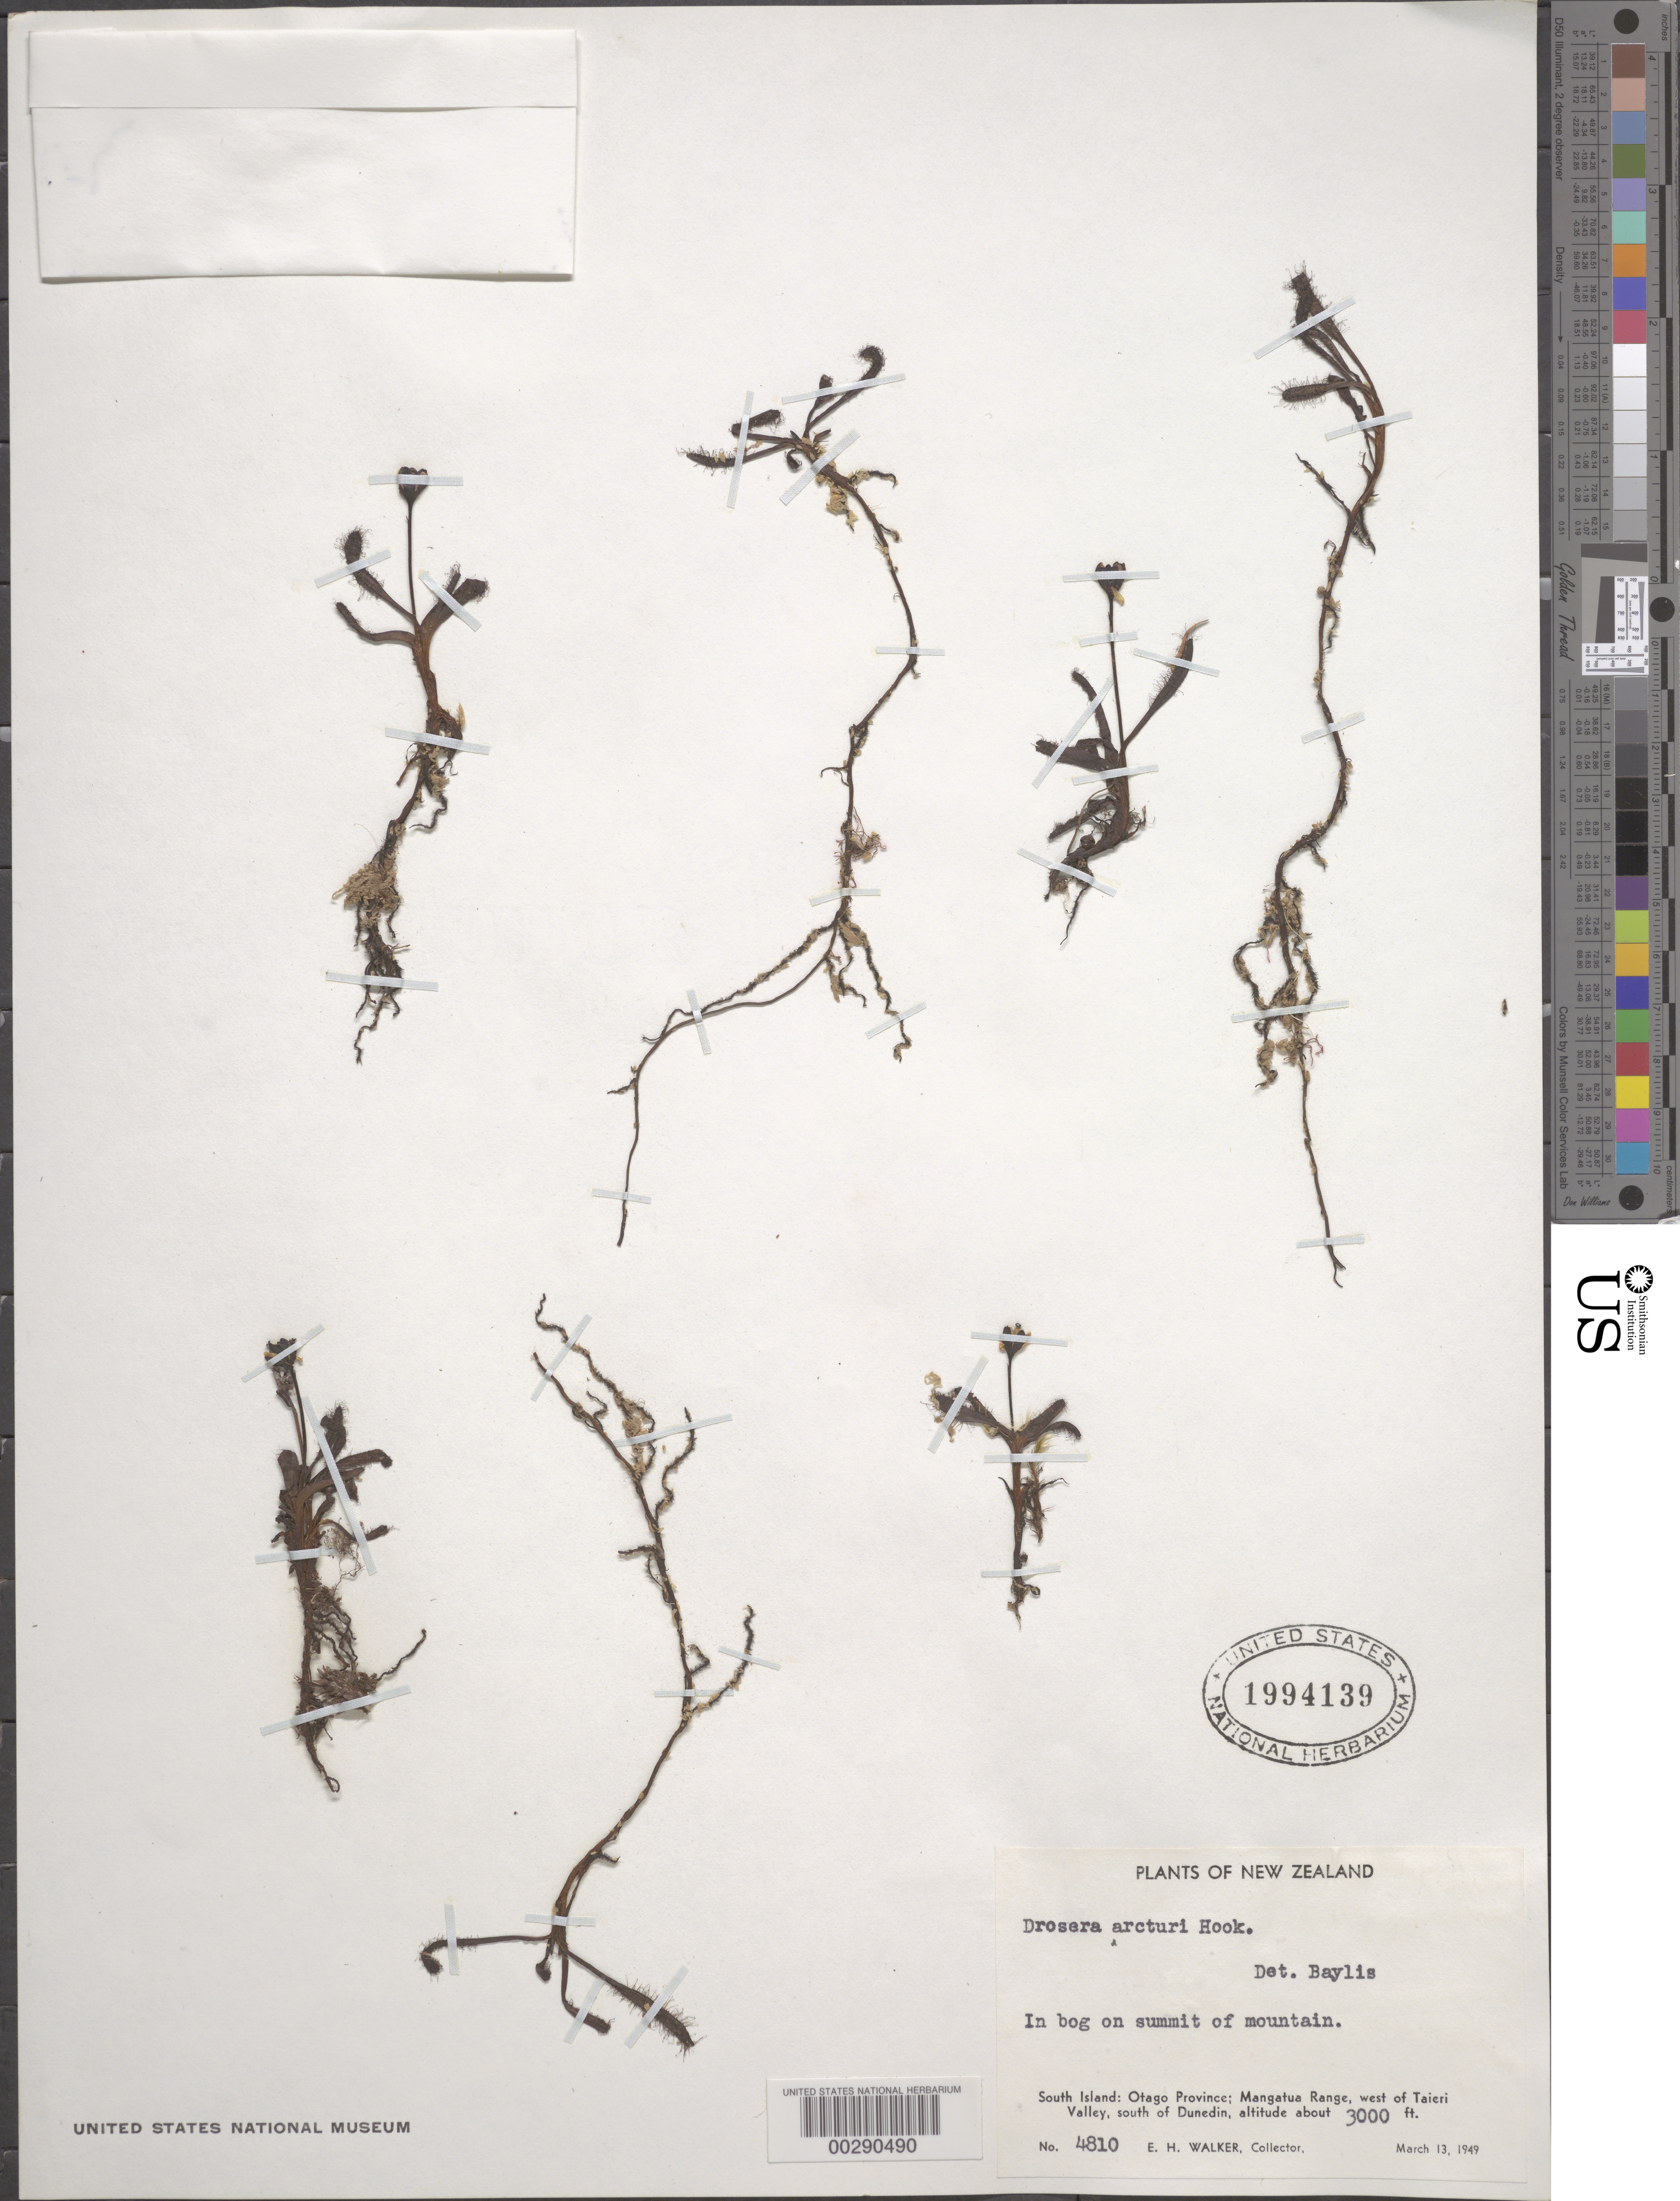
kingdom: Plantae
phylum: Tracheophyta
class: Magnoliopsida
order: Caryophyllales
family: Droseraceae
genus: Drosera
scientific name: Drosera arcturi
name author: Hook.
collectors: E. H. Walker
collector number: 4810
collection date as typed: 13 Mar 1949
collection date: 1949-03-13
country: New Zealand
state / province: Otago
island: South Island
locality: Mangatua range, w of taieri valley, s of dunedin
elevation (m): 914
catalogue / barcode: US 1994139